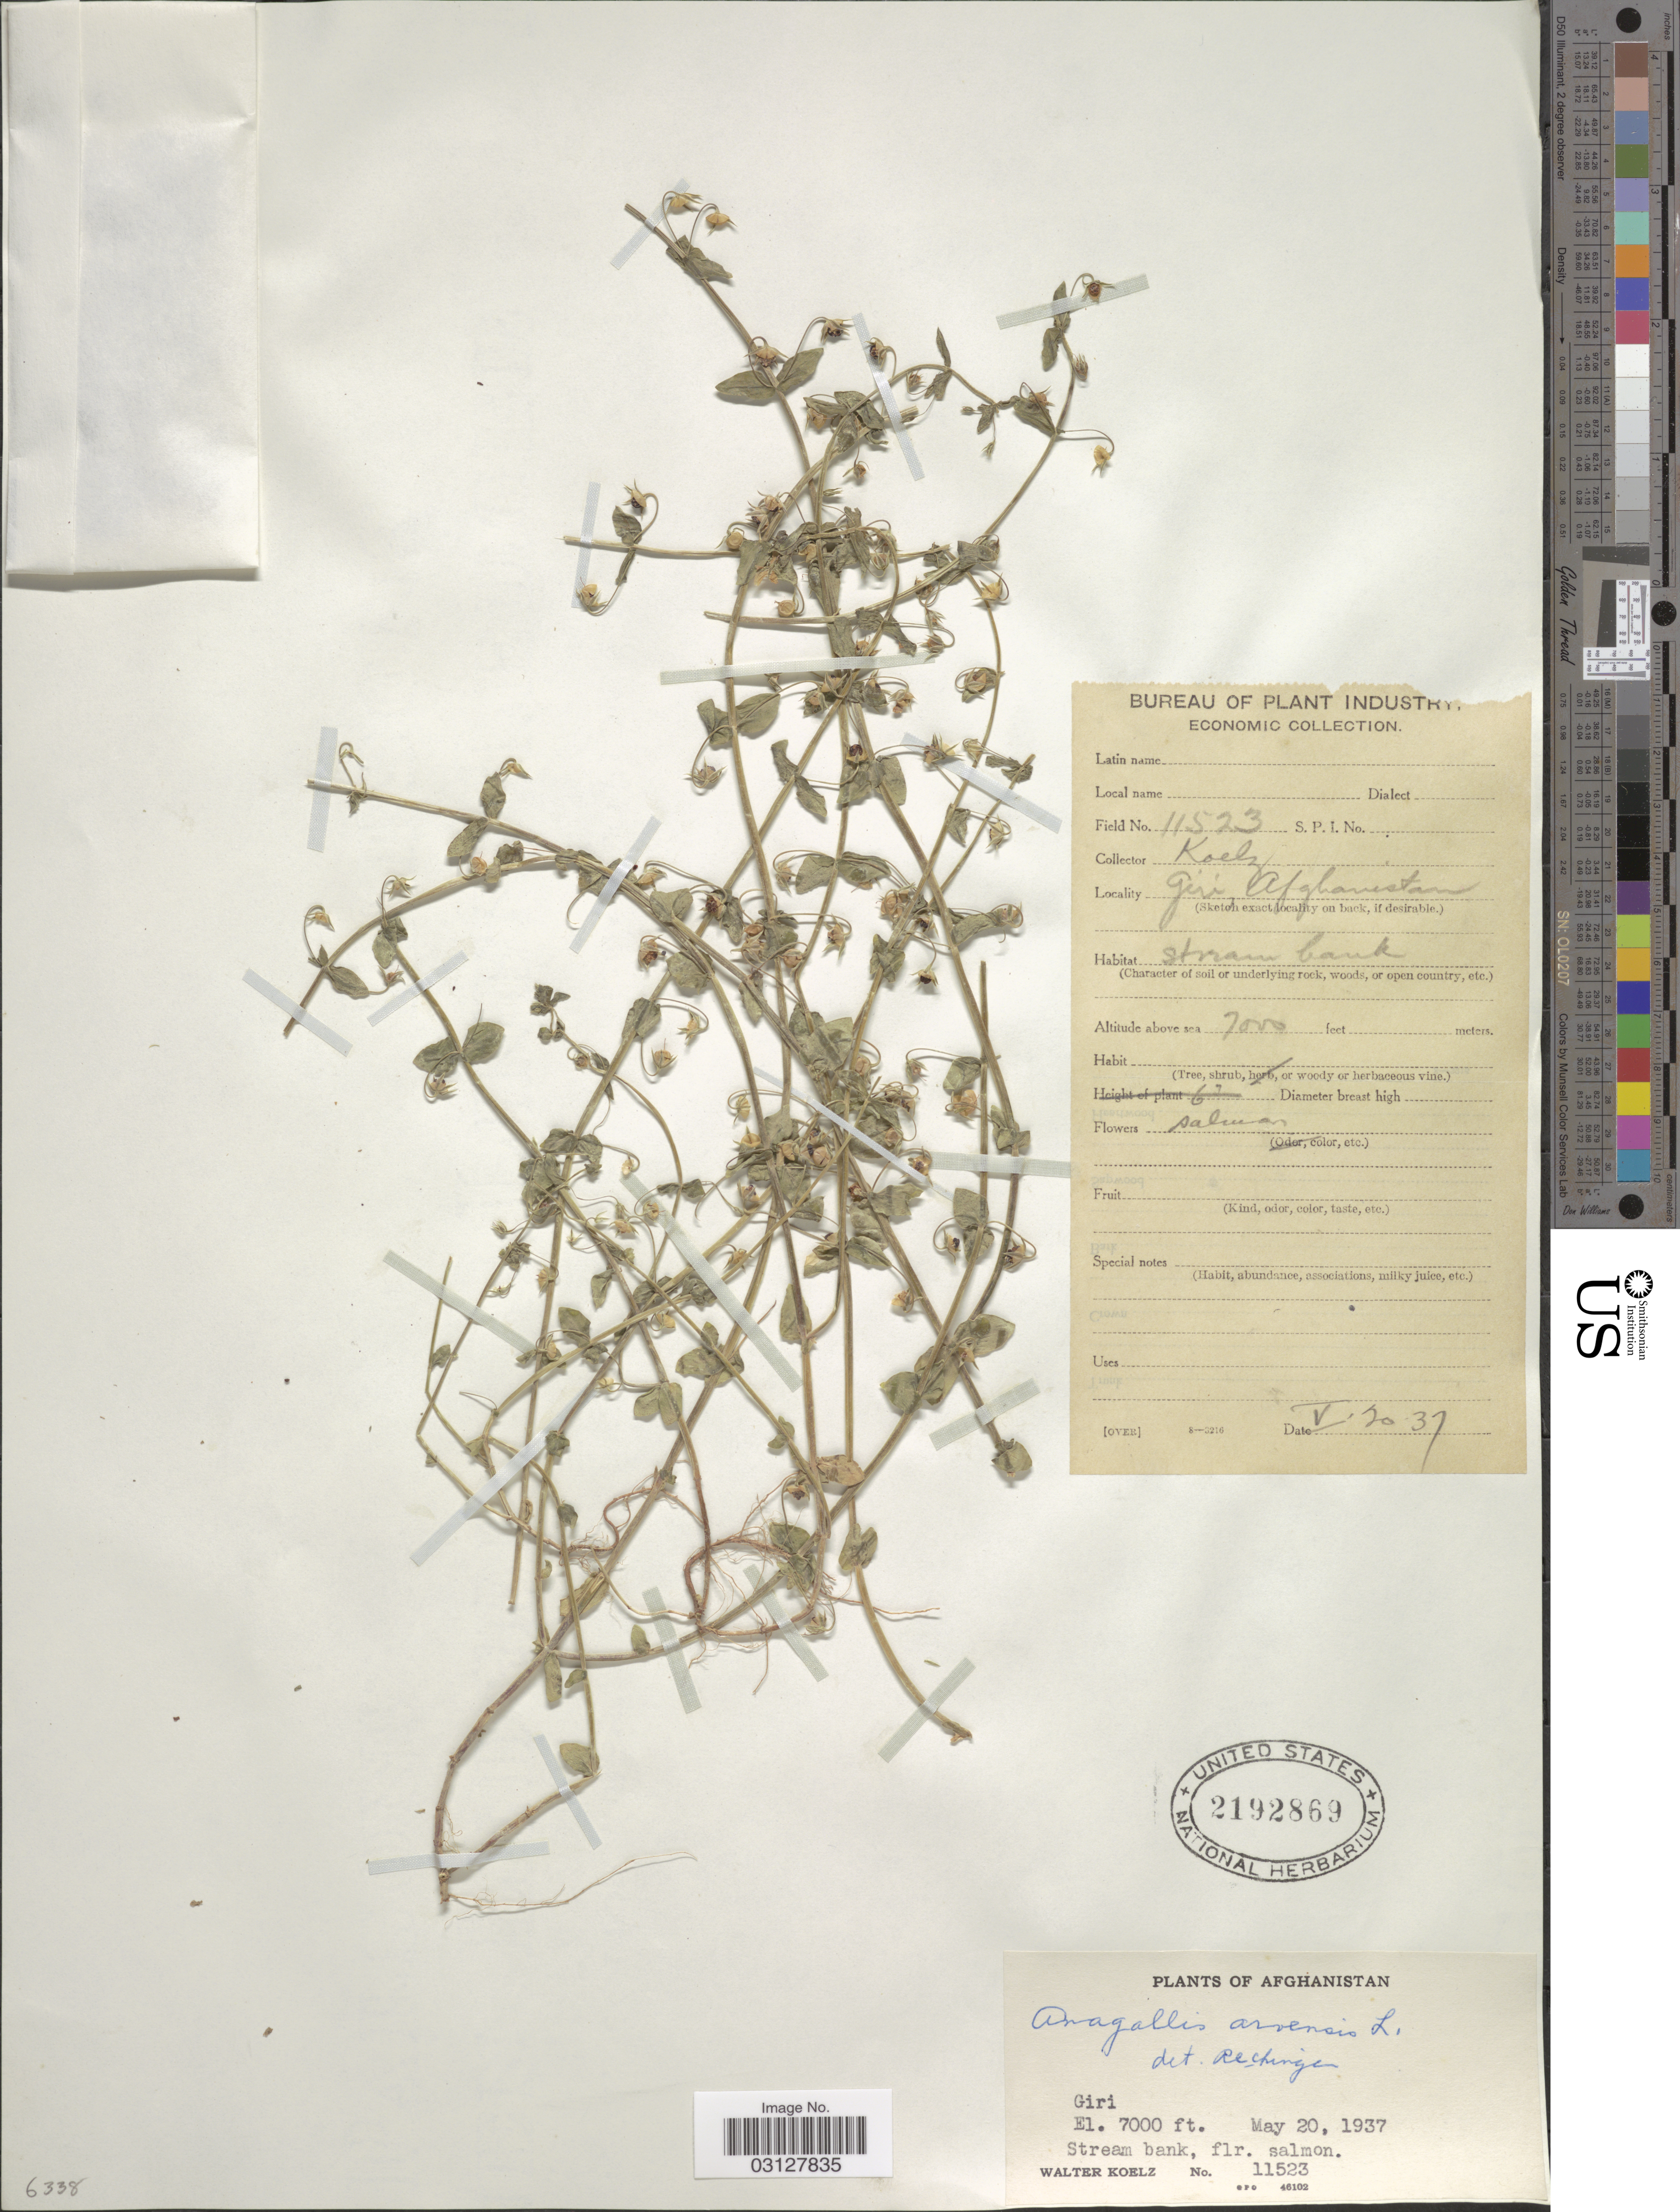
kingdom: Plantae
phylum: Tracheophyta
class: Magnoliopsida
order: Ericales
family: Primulaceae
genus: Anagallis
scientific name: Anagallis arvensis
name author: L.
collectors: W. N. Koelz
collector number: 11523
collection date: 1937-05-20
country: Afghanistan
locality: Giri.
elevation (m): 2134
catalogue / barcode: US 2192869